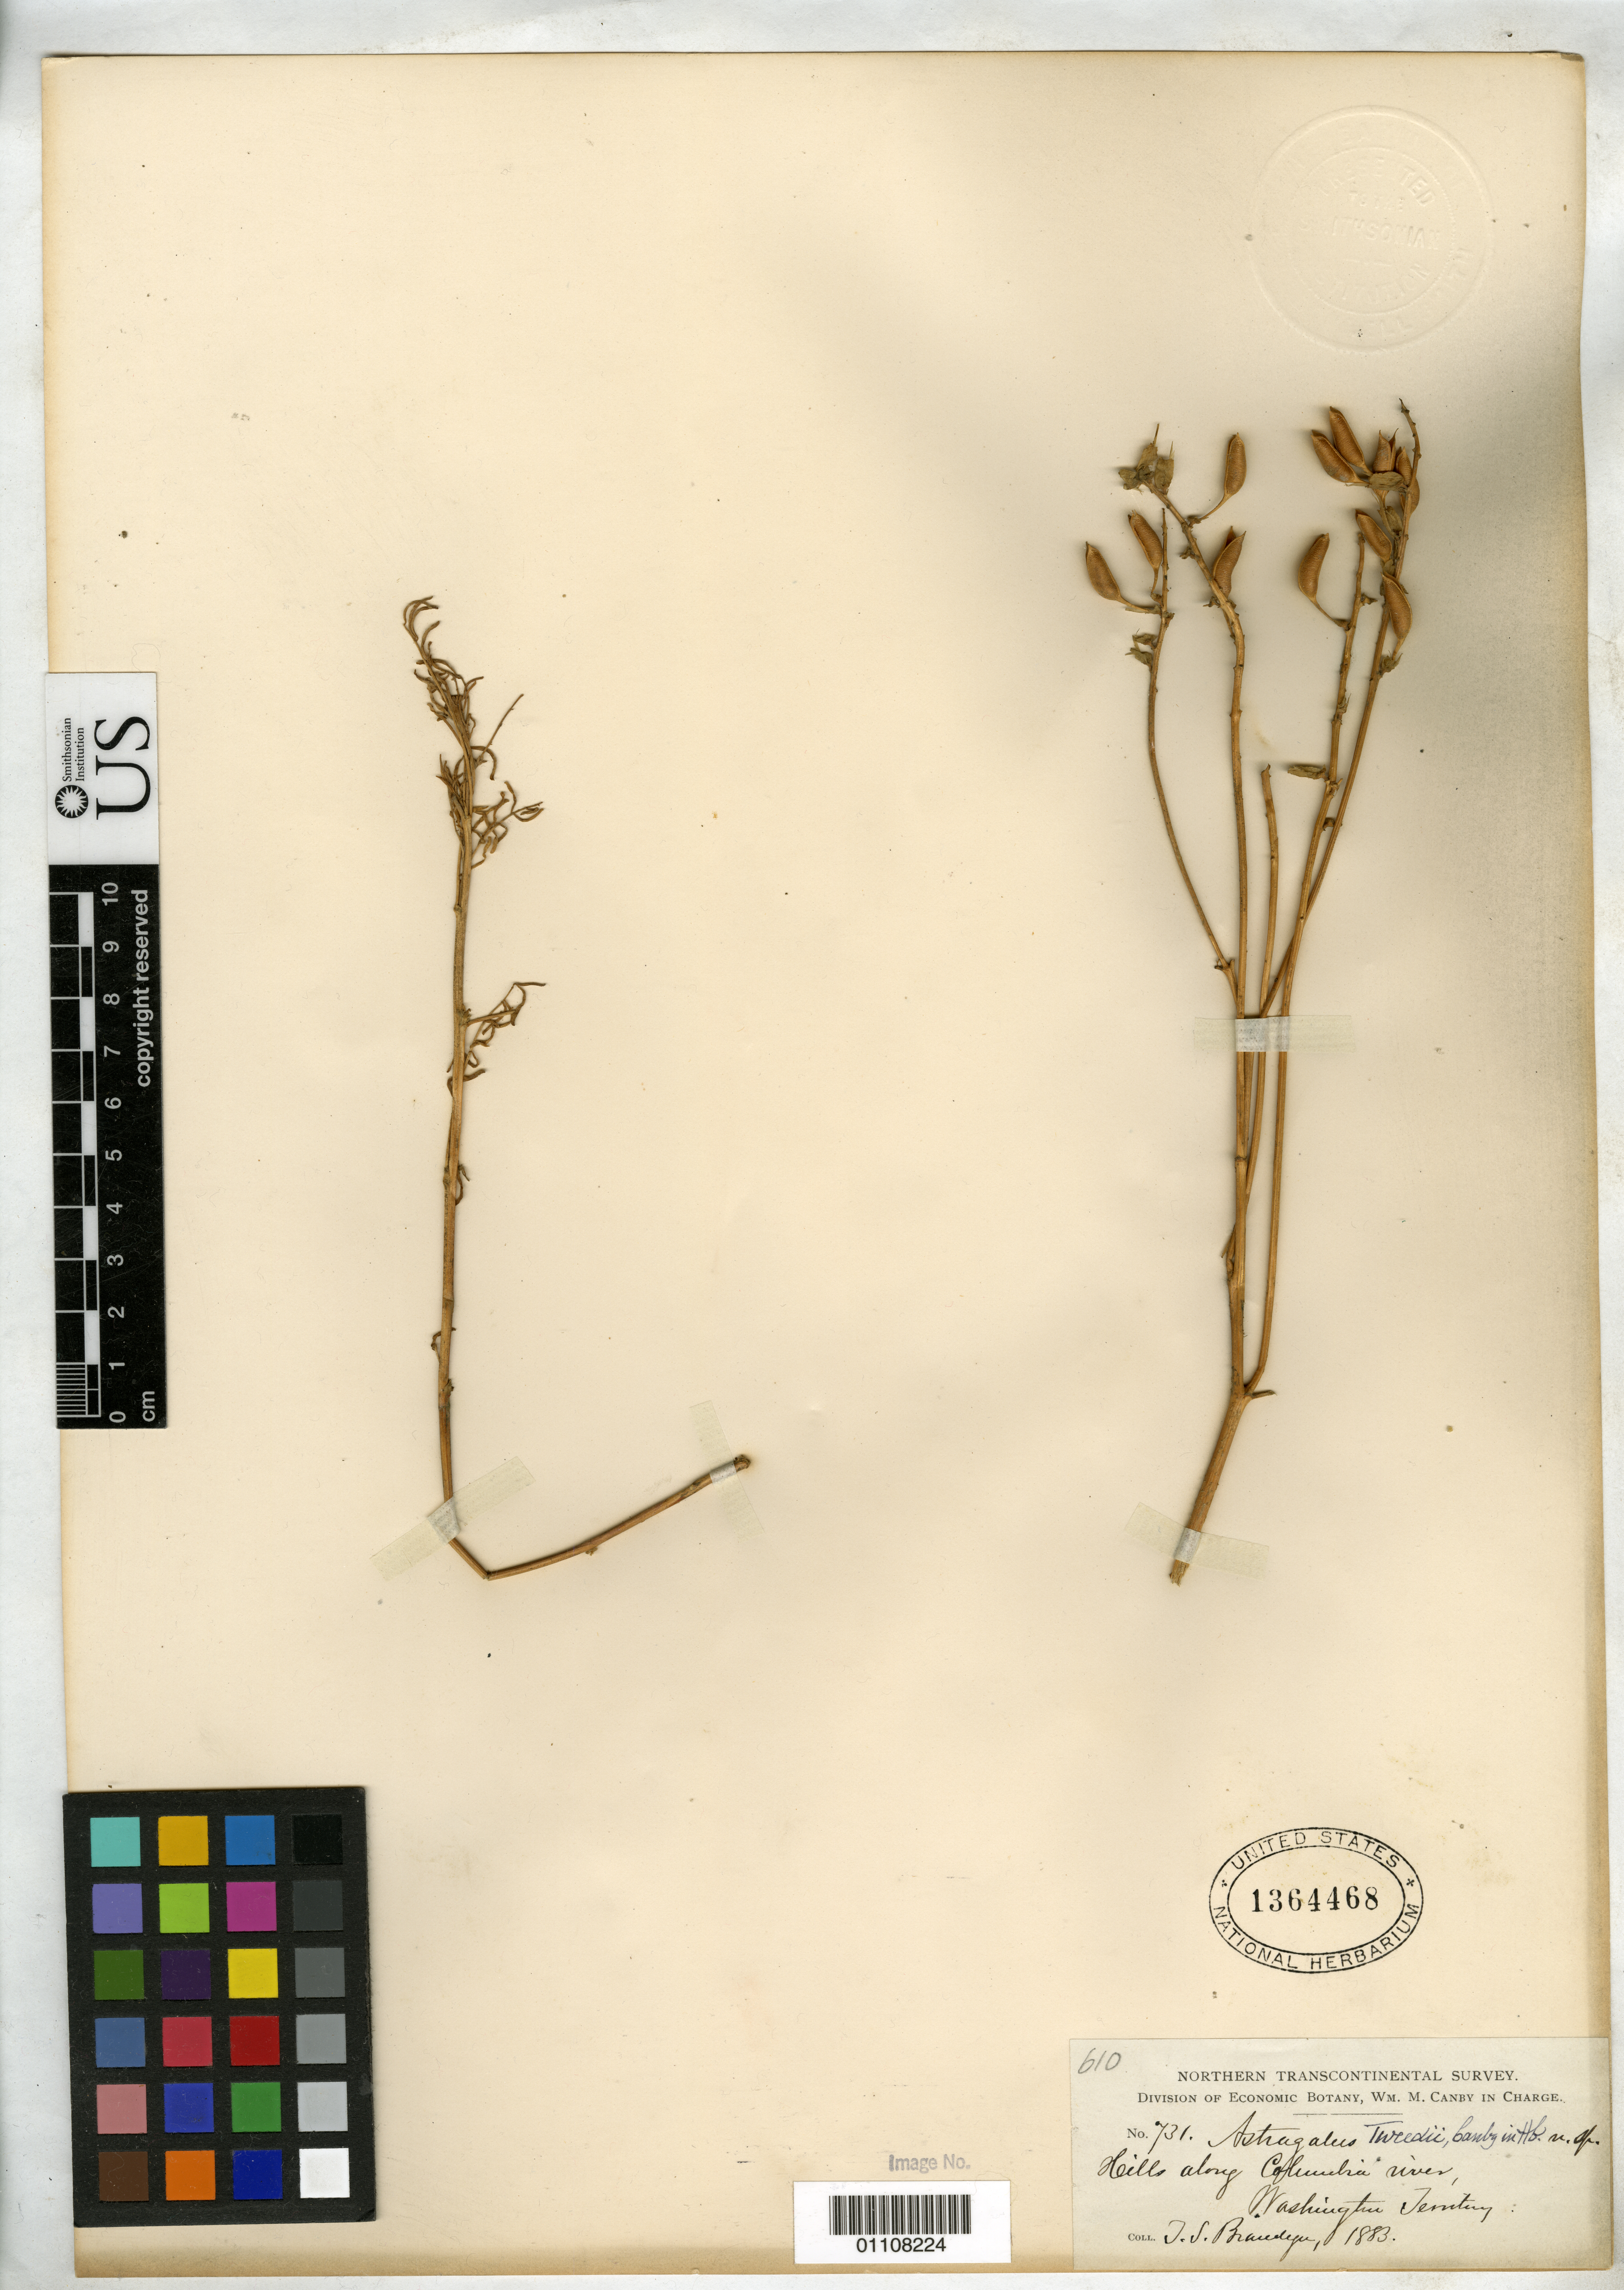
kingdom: Plantae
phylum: Tracheophyta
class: Magnoliopsida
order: Fabales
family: Fabaceae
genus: Astragalus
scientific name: Astragalus tweedyi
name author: Canby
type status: Isolectotype; Syntype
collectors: J. S. Brandegee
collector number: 731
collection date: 1883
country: United States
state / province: Washington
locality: Along Columbia River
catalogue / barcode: US 1364468